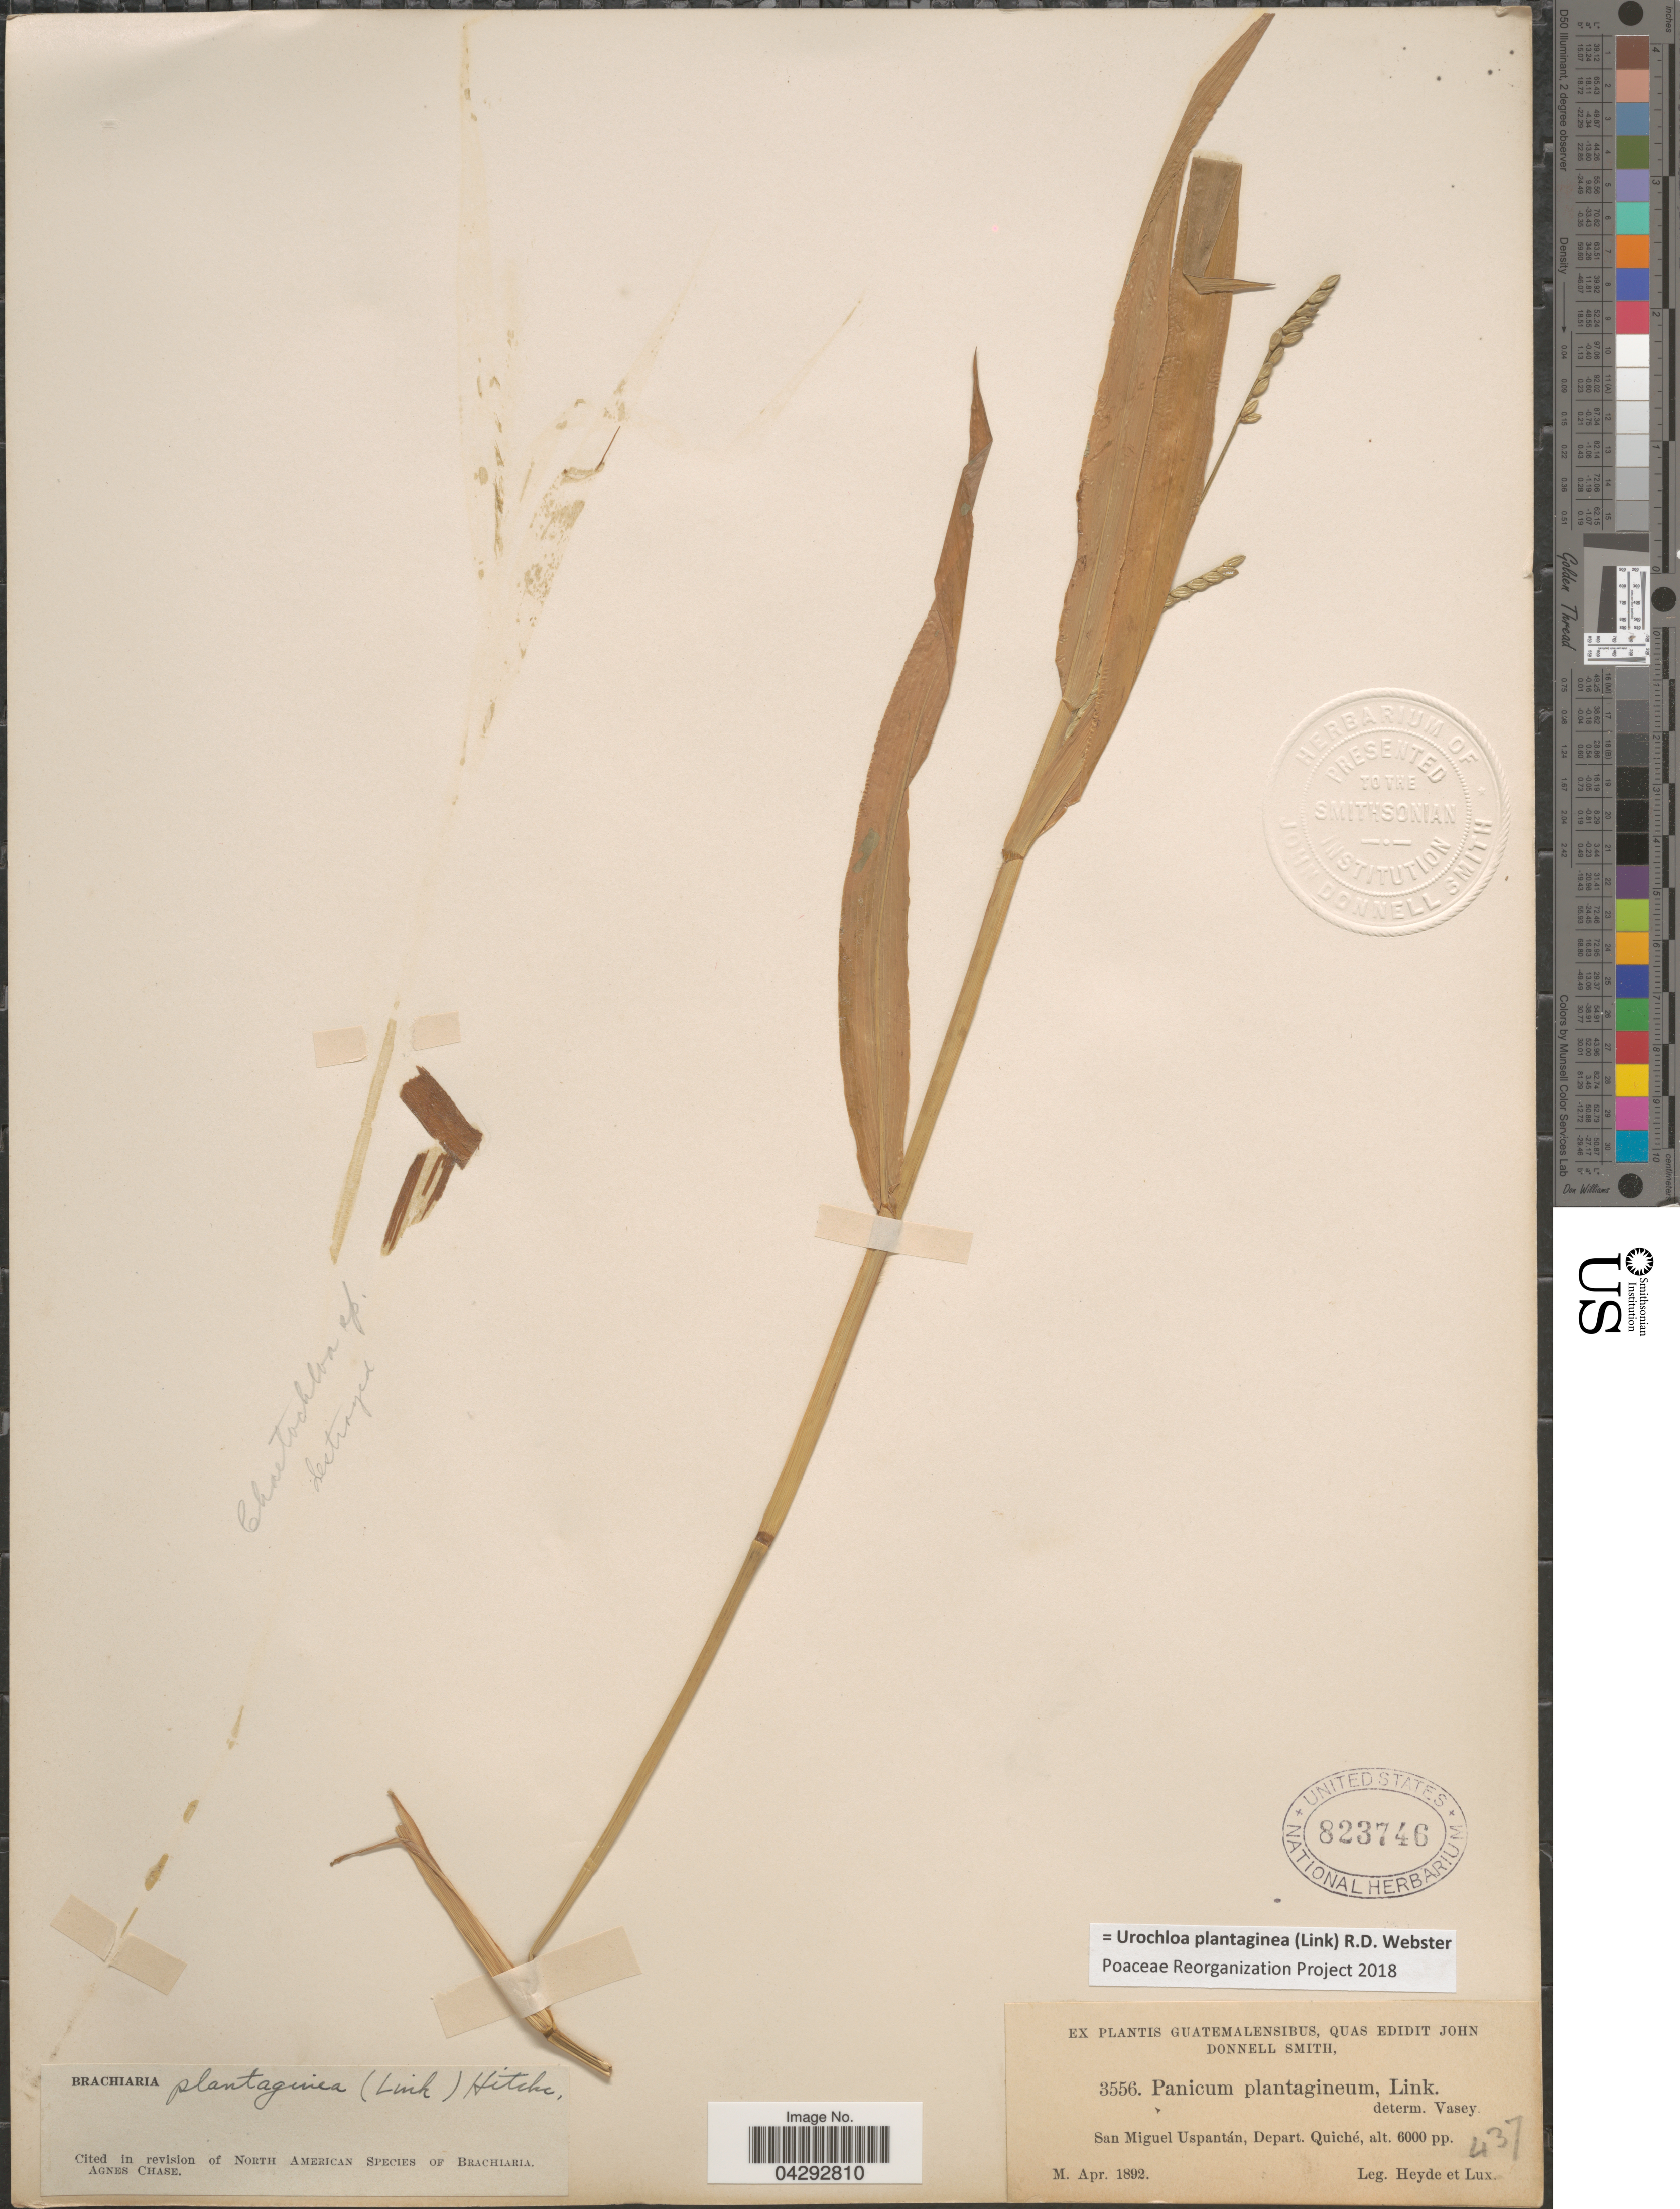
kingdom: Plantae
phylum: Tracheophyta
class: Liliopsida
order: Poales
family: Poaceae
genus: Urochloa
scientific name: Urochloa plantaginea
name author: (Link) R.D. Webster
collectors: Heyde & Lux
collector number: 3556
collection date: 1892-04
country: Guatemala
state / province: El Quiche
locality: San Miguel Uspantán, Depart. Quiché.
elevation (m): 1829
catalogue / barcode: US 823746